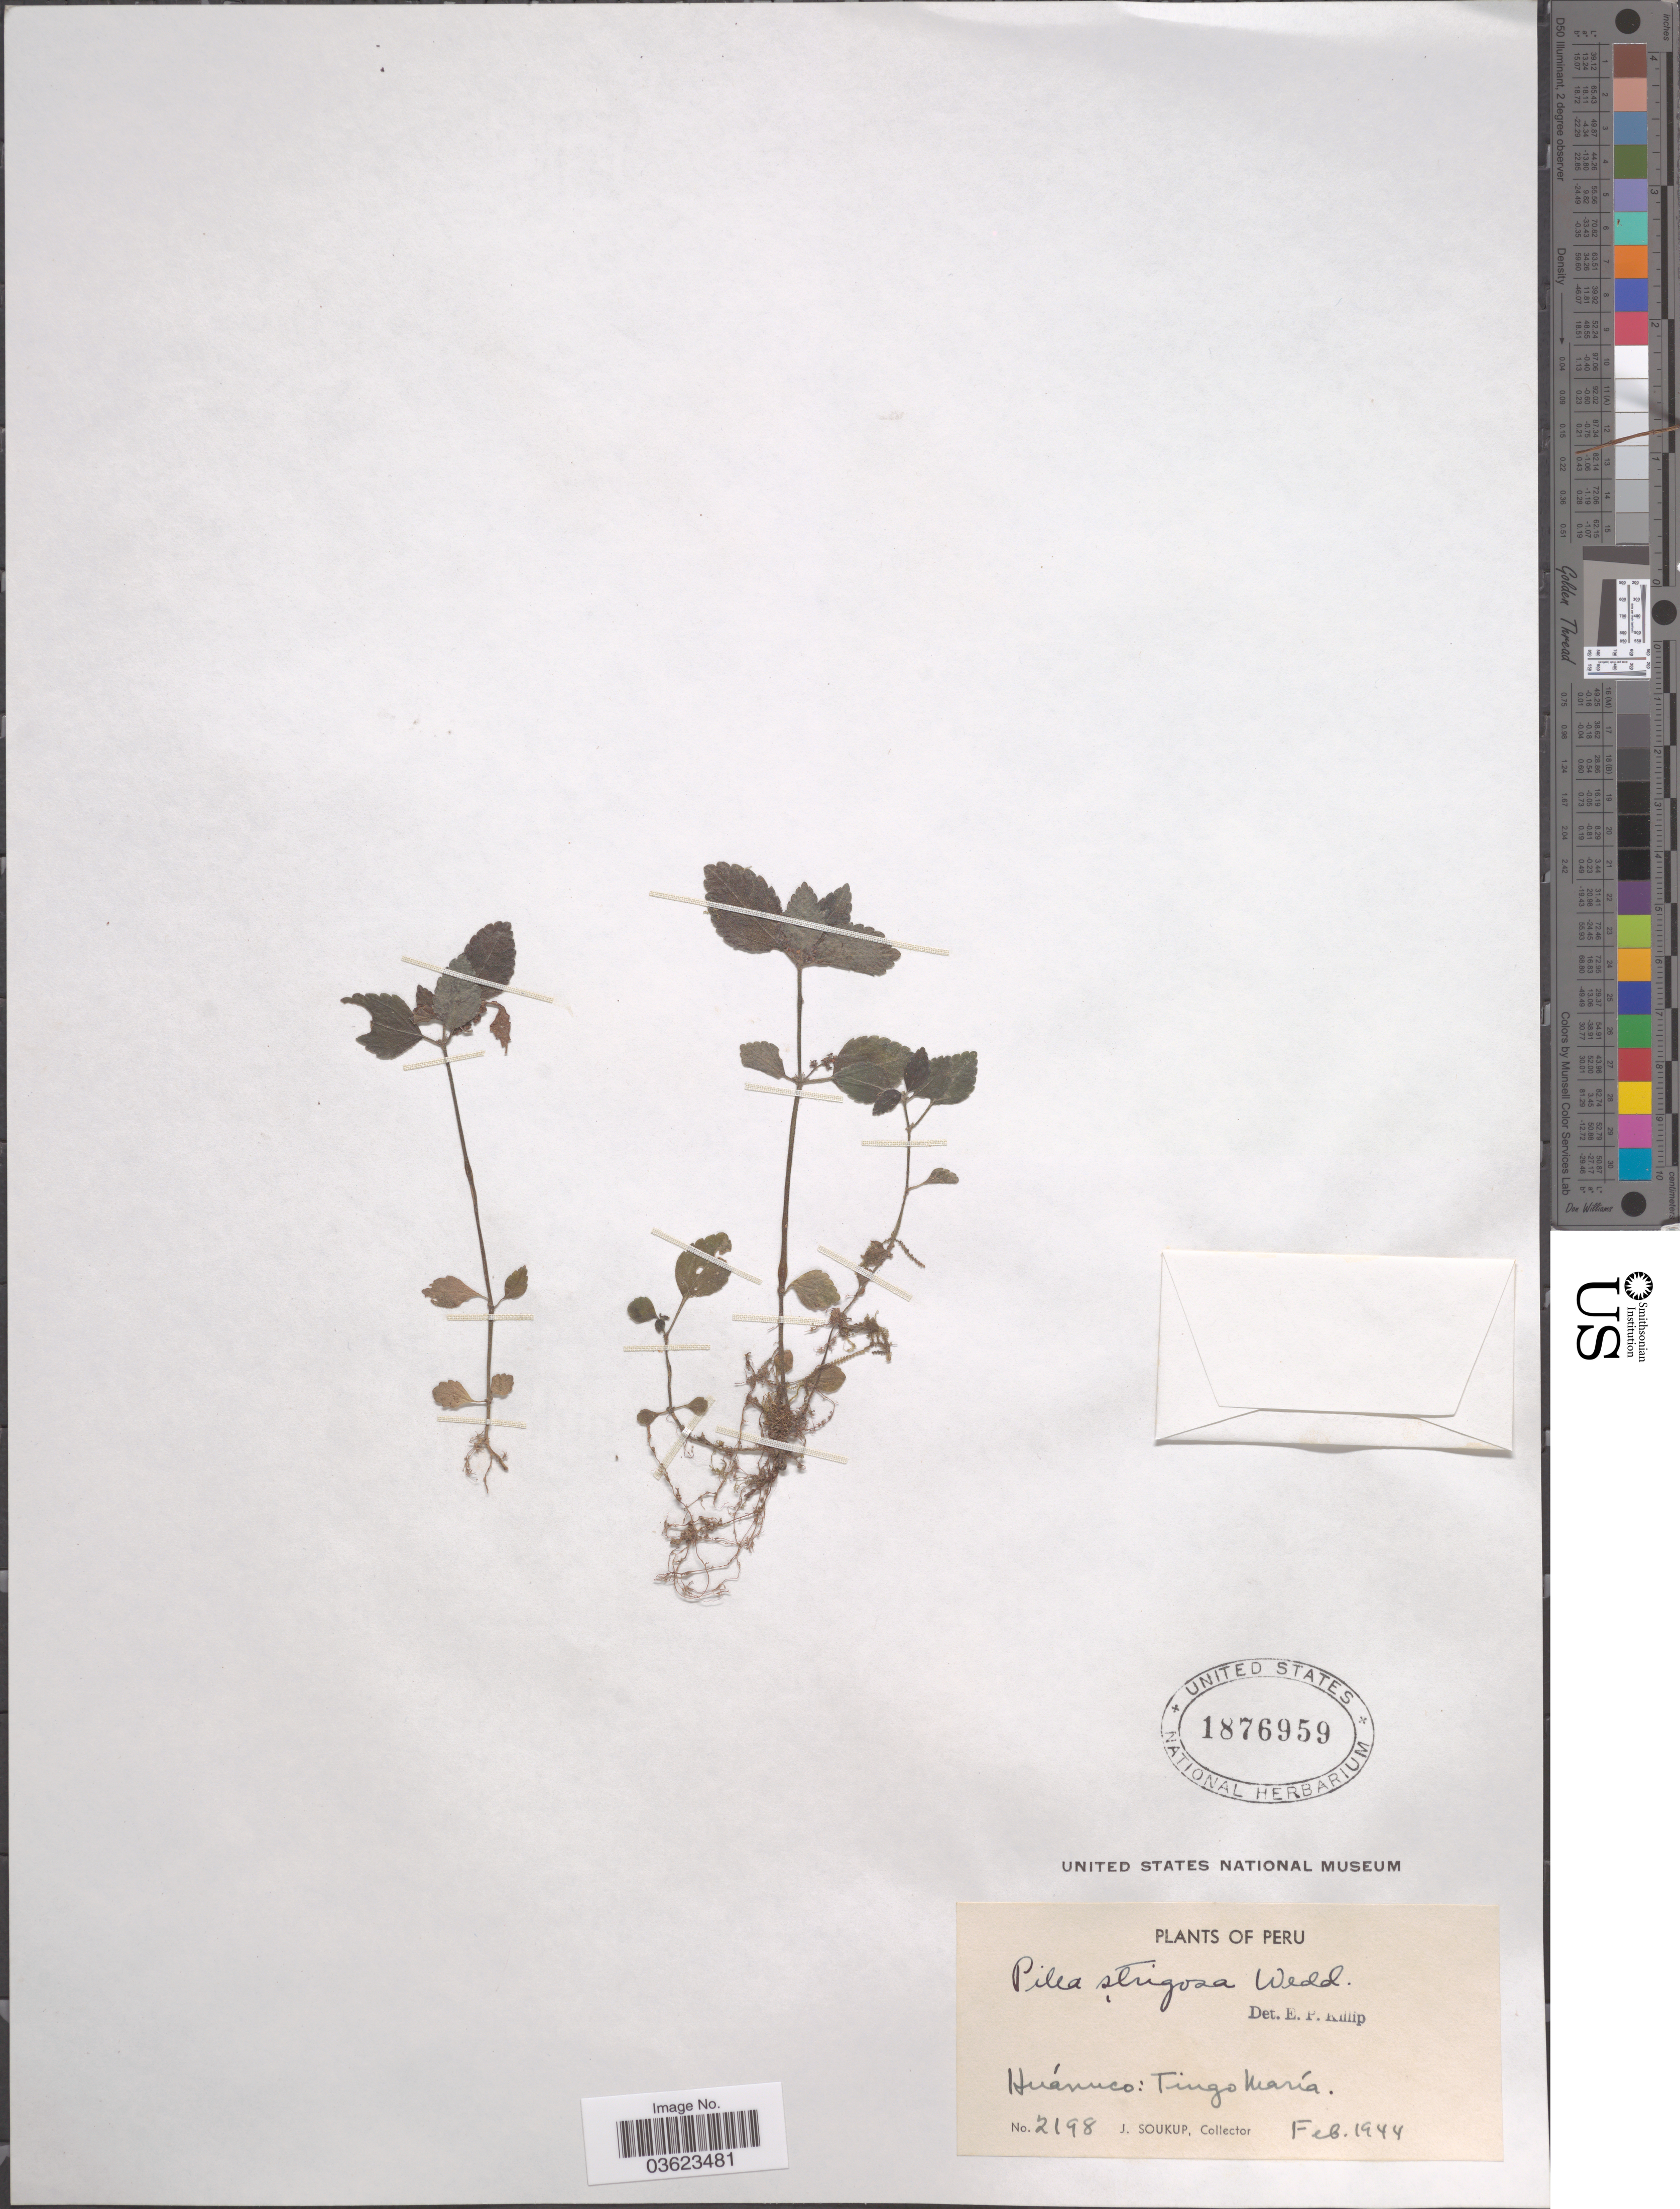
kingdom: Plantae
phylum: Tracheophyta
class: Magnoliopsida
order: Rosales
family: Urticaceae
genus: Pilea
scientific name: Pilea strigosa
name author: Wedd.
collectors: J. Soukup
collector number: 2198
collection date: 1944-02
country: Peru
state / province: Huánuco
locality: Tingo María.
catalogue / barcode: US 1876959